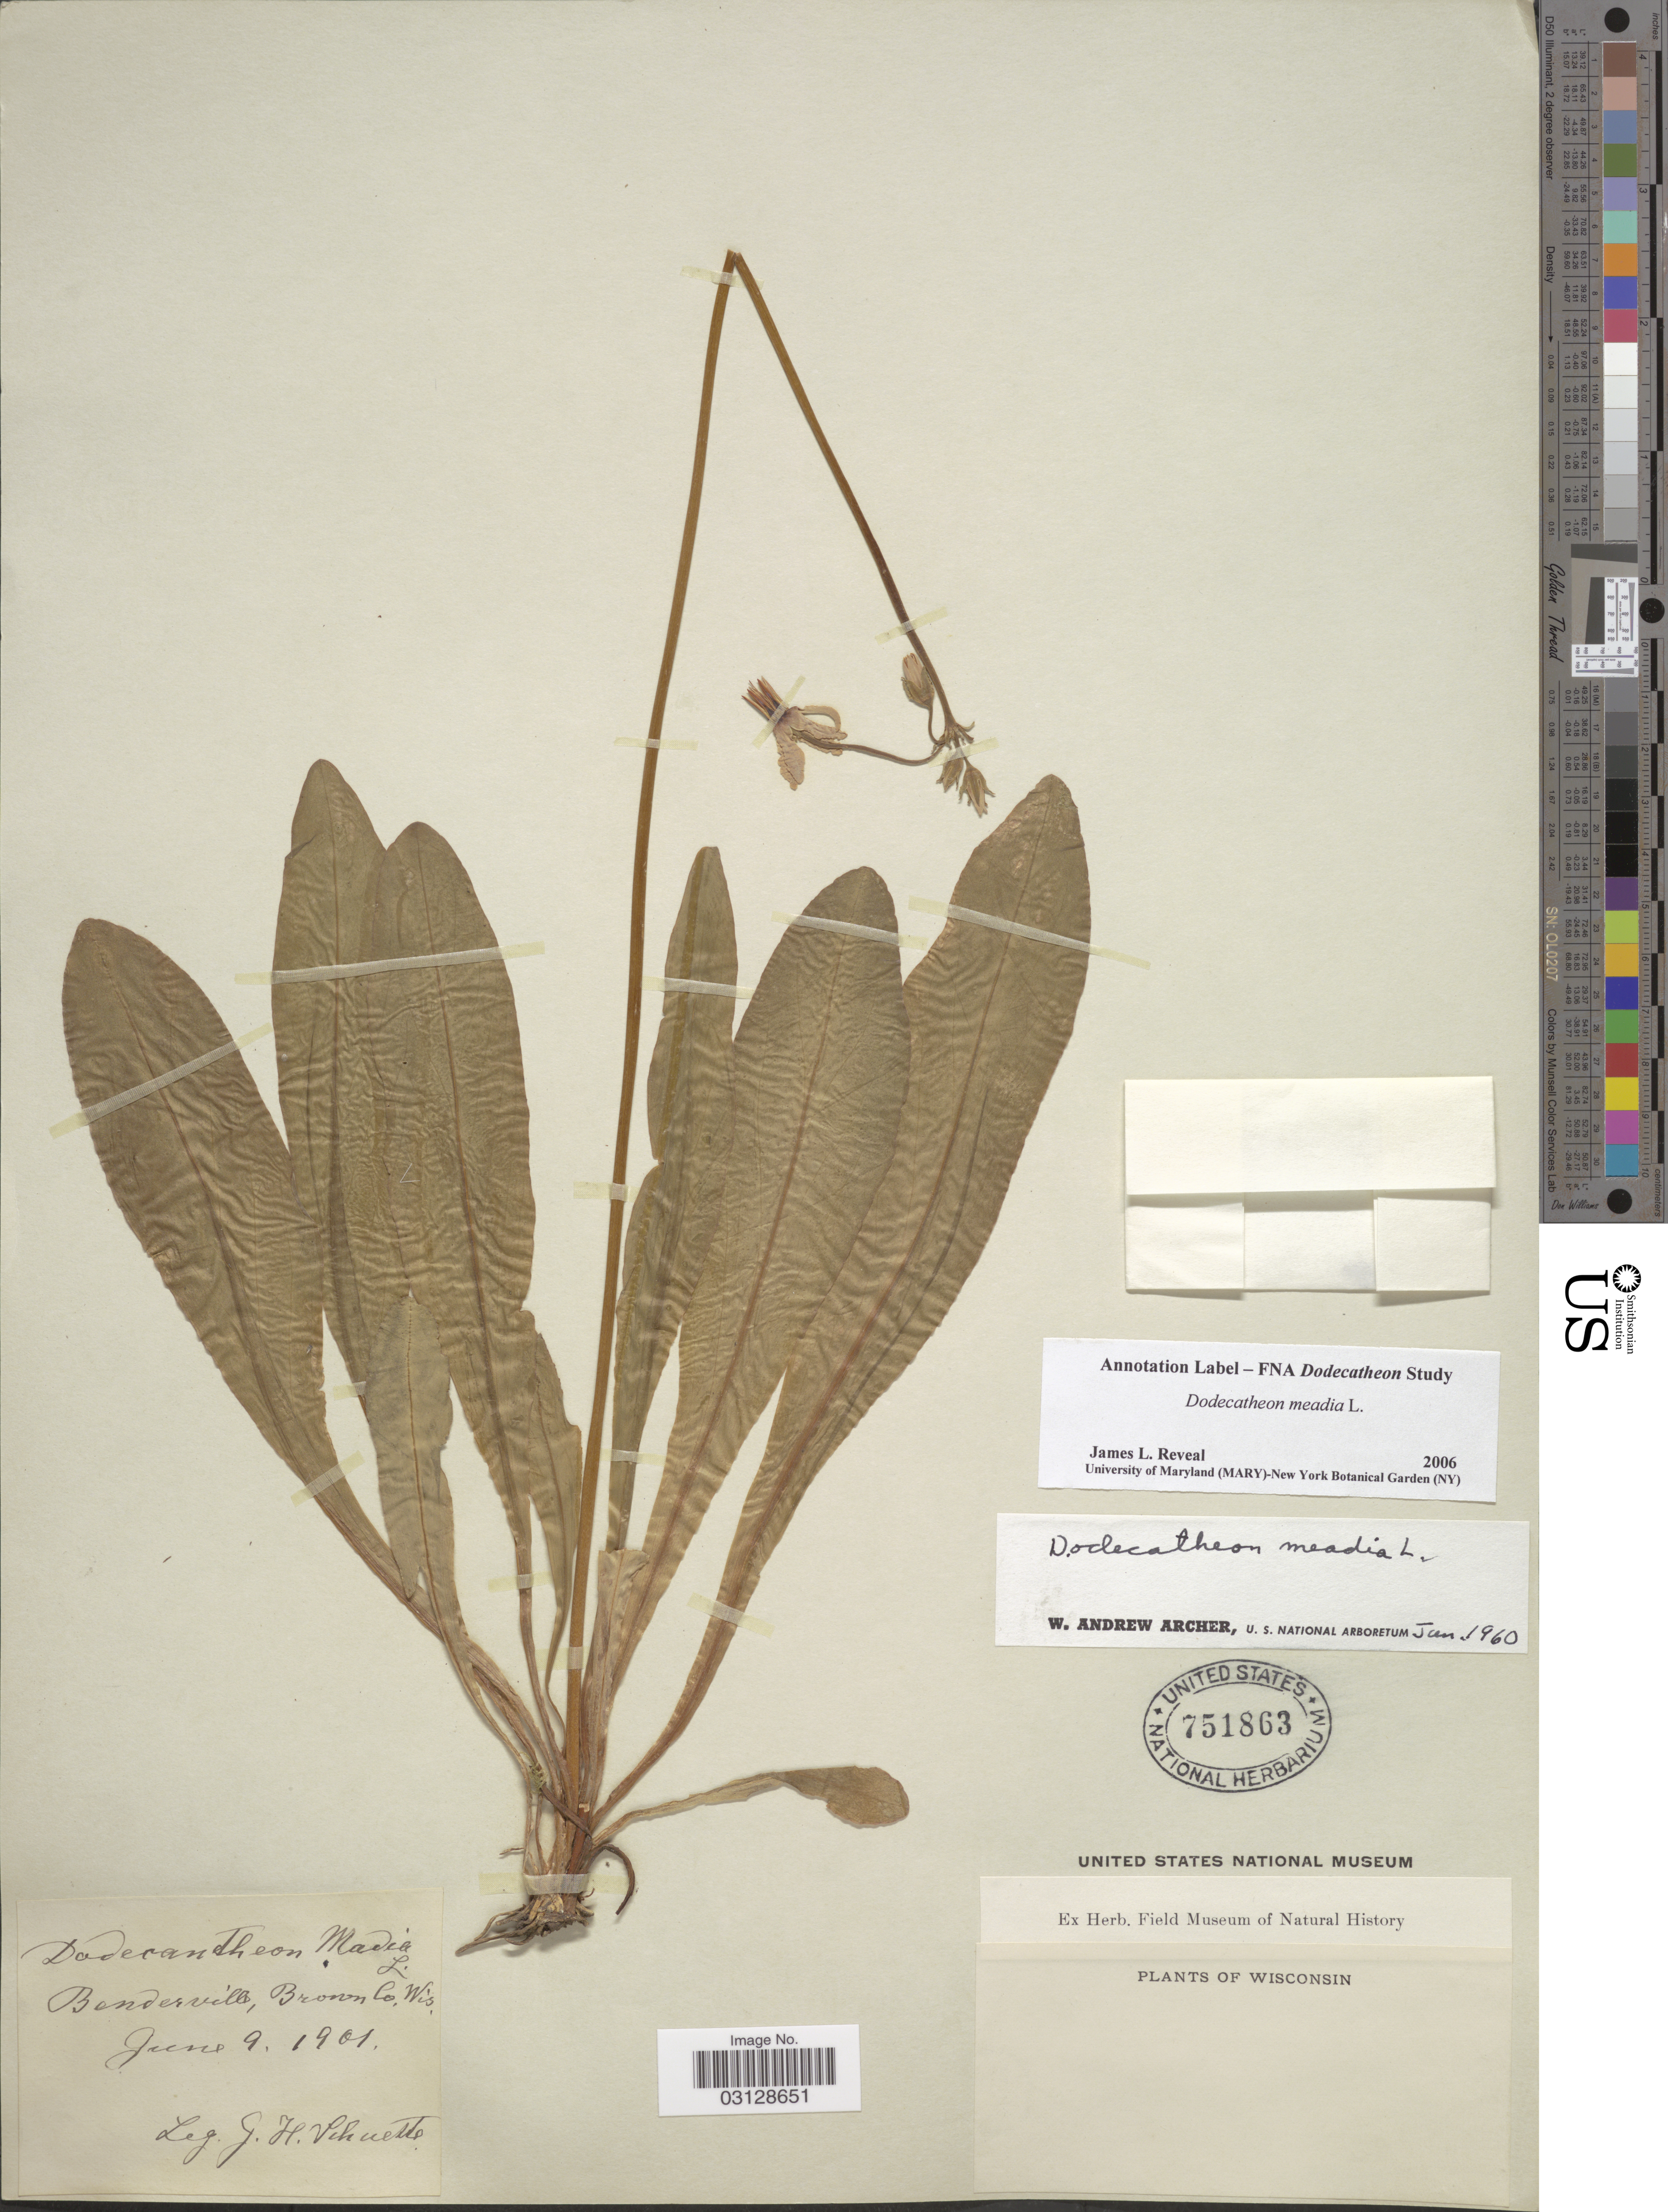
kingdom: Plantae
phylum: Tracheophyta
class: Magnoliopsida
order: Ericales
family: Primulaceae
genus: Dodecatheon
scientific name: Dodecatheon meadia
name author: L.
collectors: J. H. Schuette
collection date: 1901-06-09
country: United States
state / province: Wisconsin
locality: Benderville, Brown Co.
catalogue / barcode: US 751863